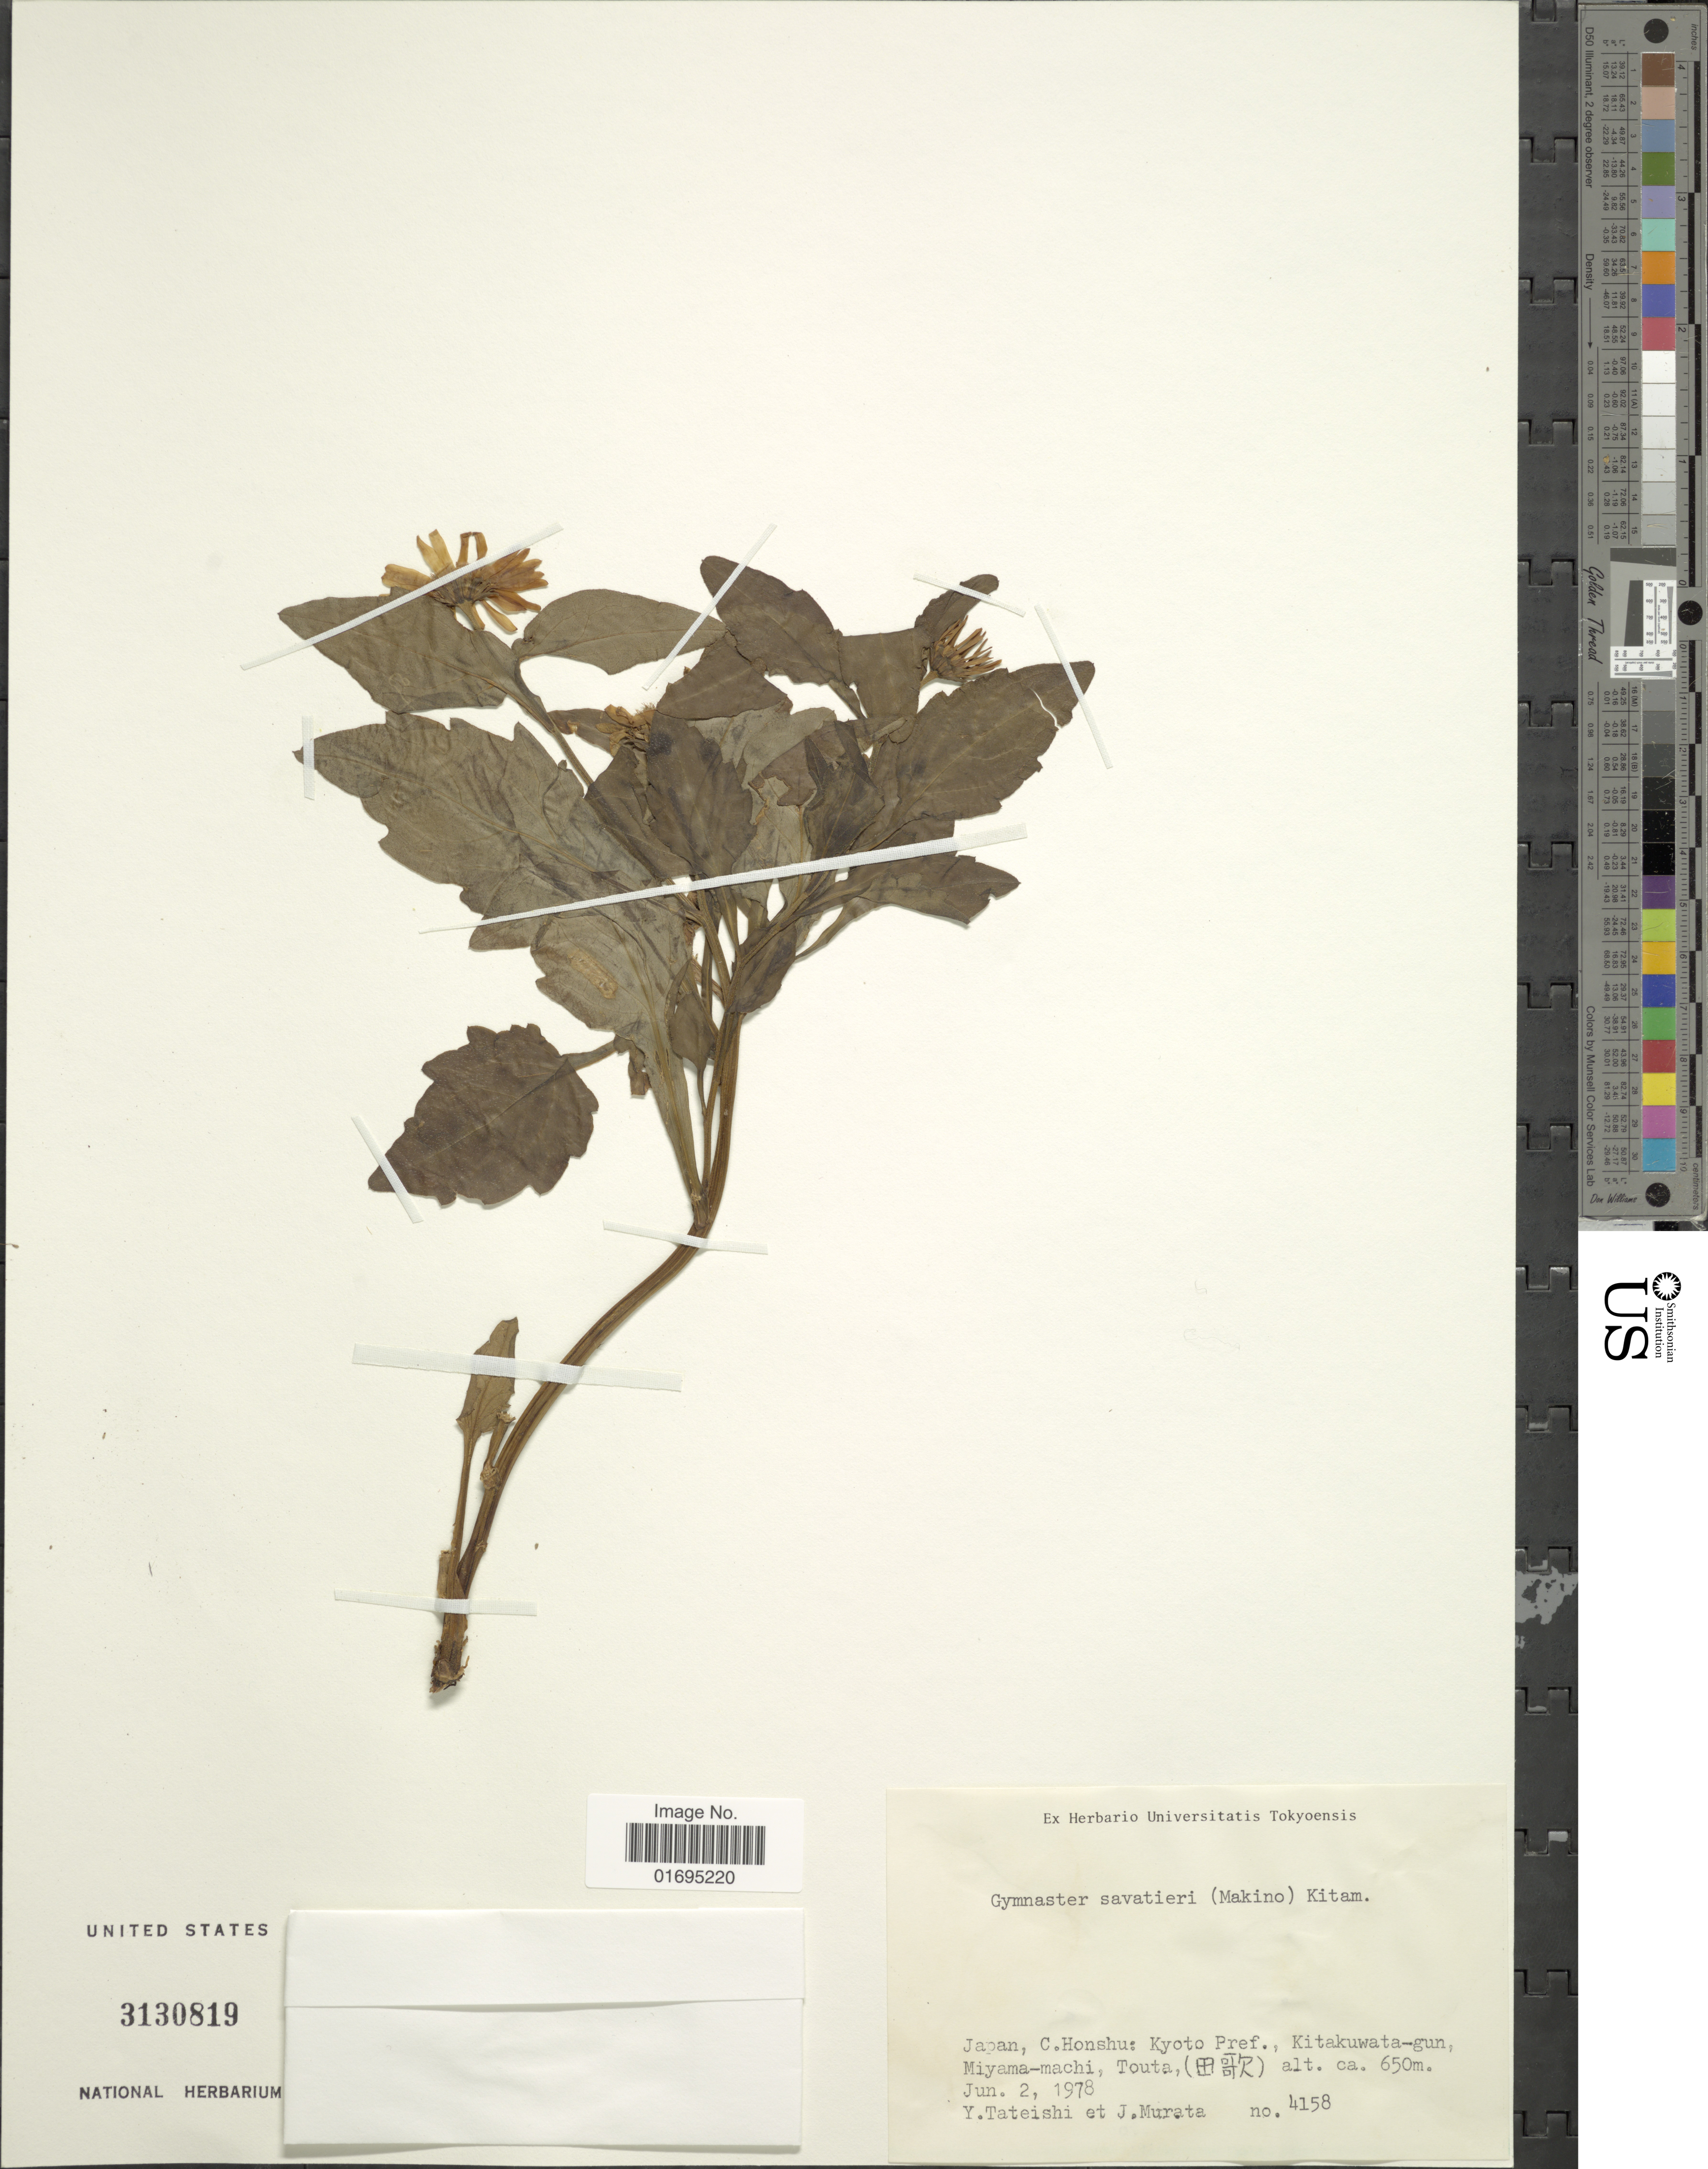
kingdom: Plantae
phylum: Tracheophyta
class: Magnoliopsida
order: Asterales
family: Asteraceae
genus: Miyamayomena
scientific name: Miyamayomena savatieri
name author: (Makino) Kitam.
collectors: Y. Tateishi & J. Murata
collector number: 4158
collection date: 1978-06-02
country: Japan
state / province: Kyoto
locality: C. Honshu: Kyoto Pref., Kitakuwata-gun, Miyama-machi, Touta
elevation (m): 650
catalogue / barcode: US 3130819